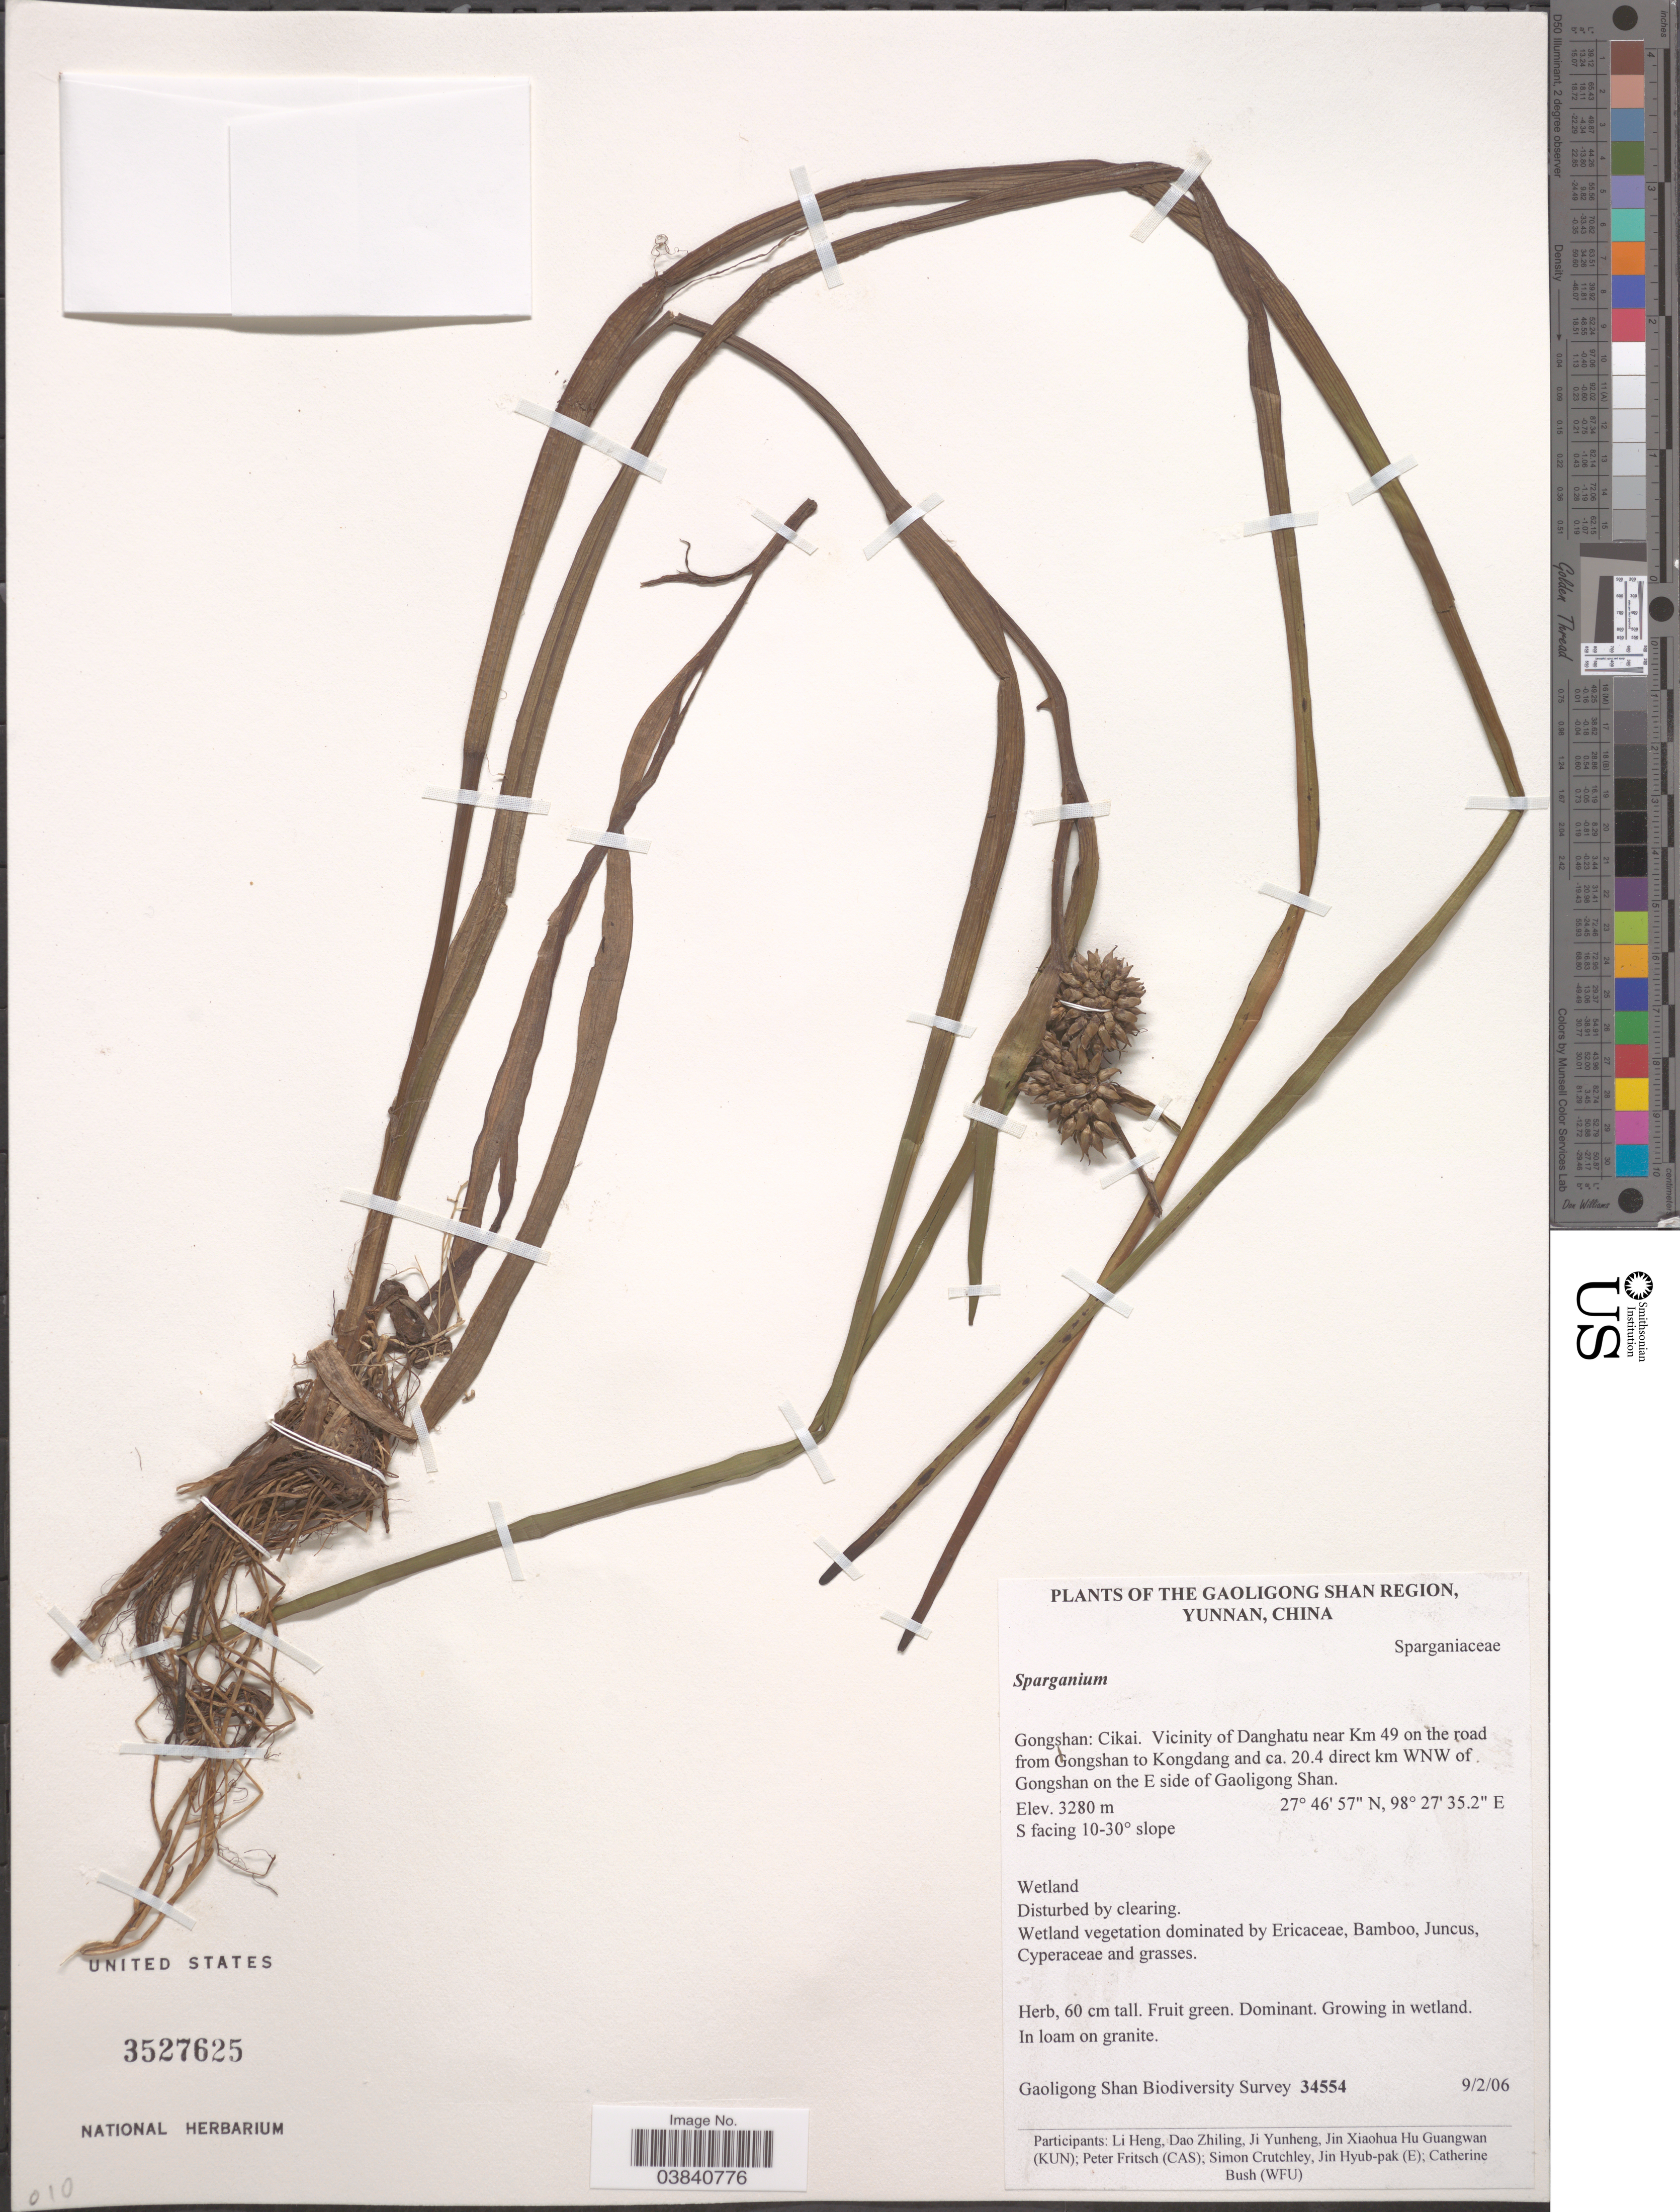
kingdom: Plantae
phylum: Tracheophyta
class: Liliopsida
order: Poales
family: Typhaceae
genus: Sparganium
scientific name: Sparganium sp.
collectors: Gaoligong Shan Biodiversity Survey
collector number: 34554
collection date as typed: Transcribed d/m/y: 9/2/6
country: China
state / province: Yunnan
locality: The Gaoligong Shan Region. Gongshan: Cikai. Vicinity of Danghatu near Km 49 on the road from Gongshan to Kongdang and ca. 20.4 direct km WNW of Gongshan on the E side of Gaoligong Shan. S facing 10-30º slope.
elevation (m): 3280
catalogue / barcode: US 3527625